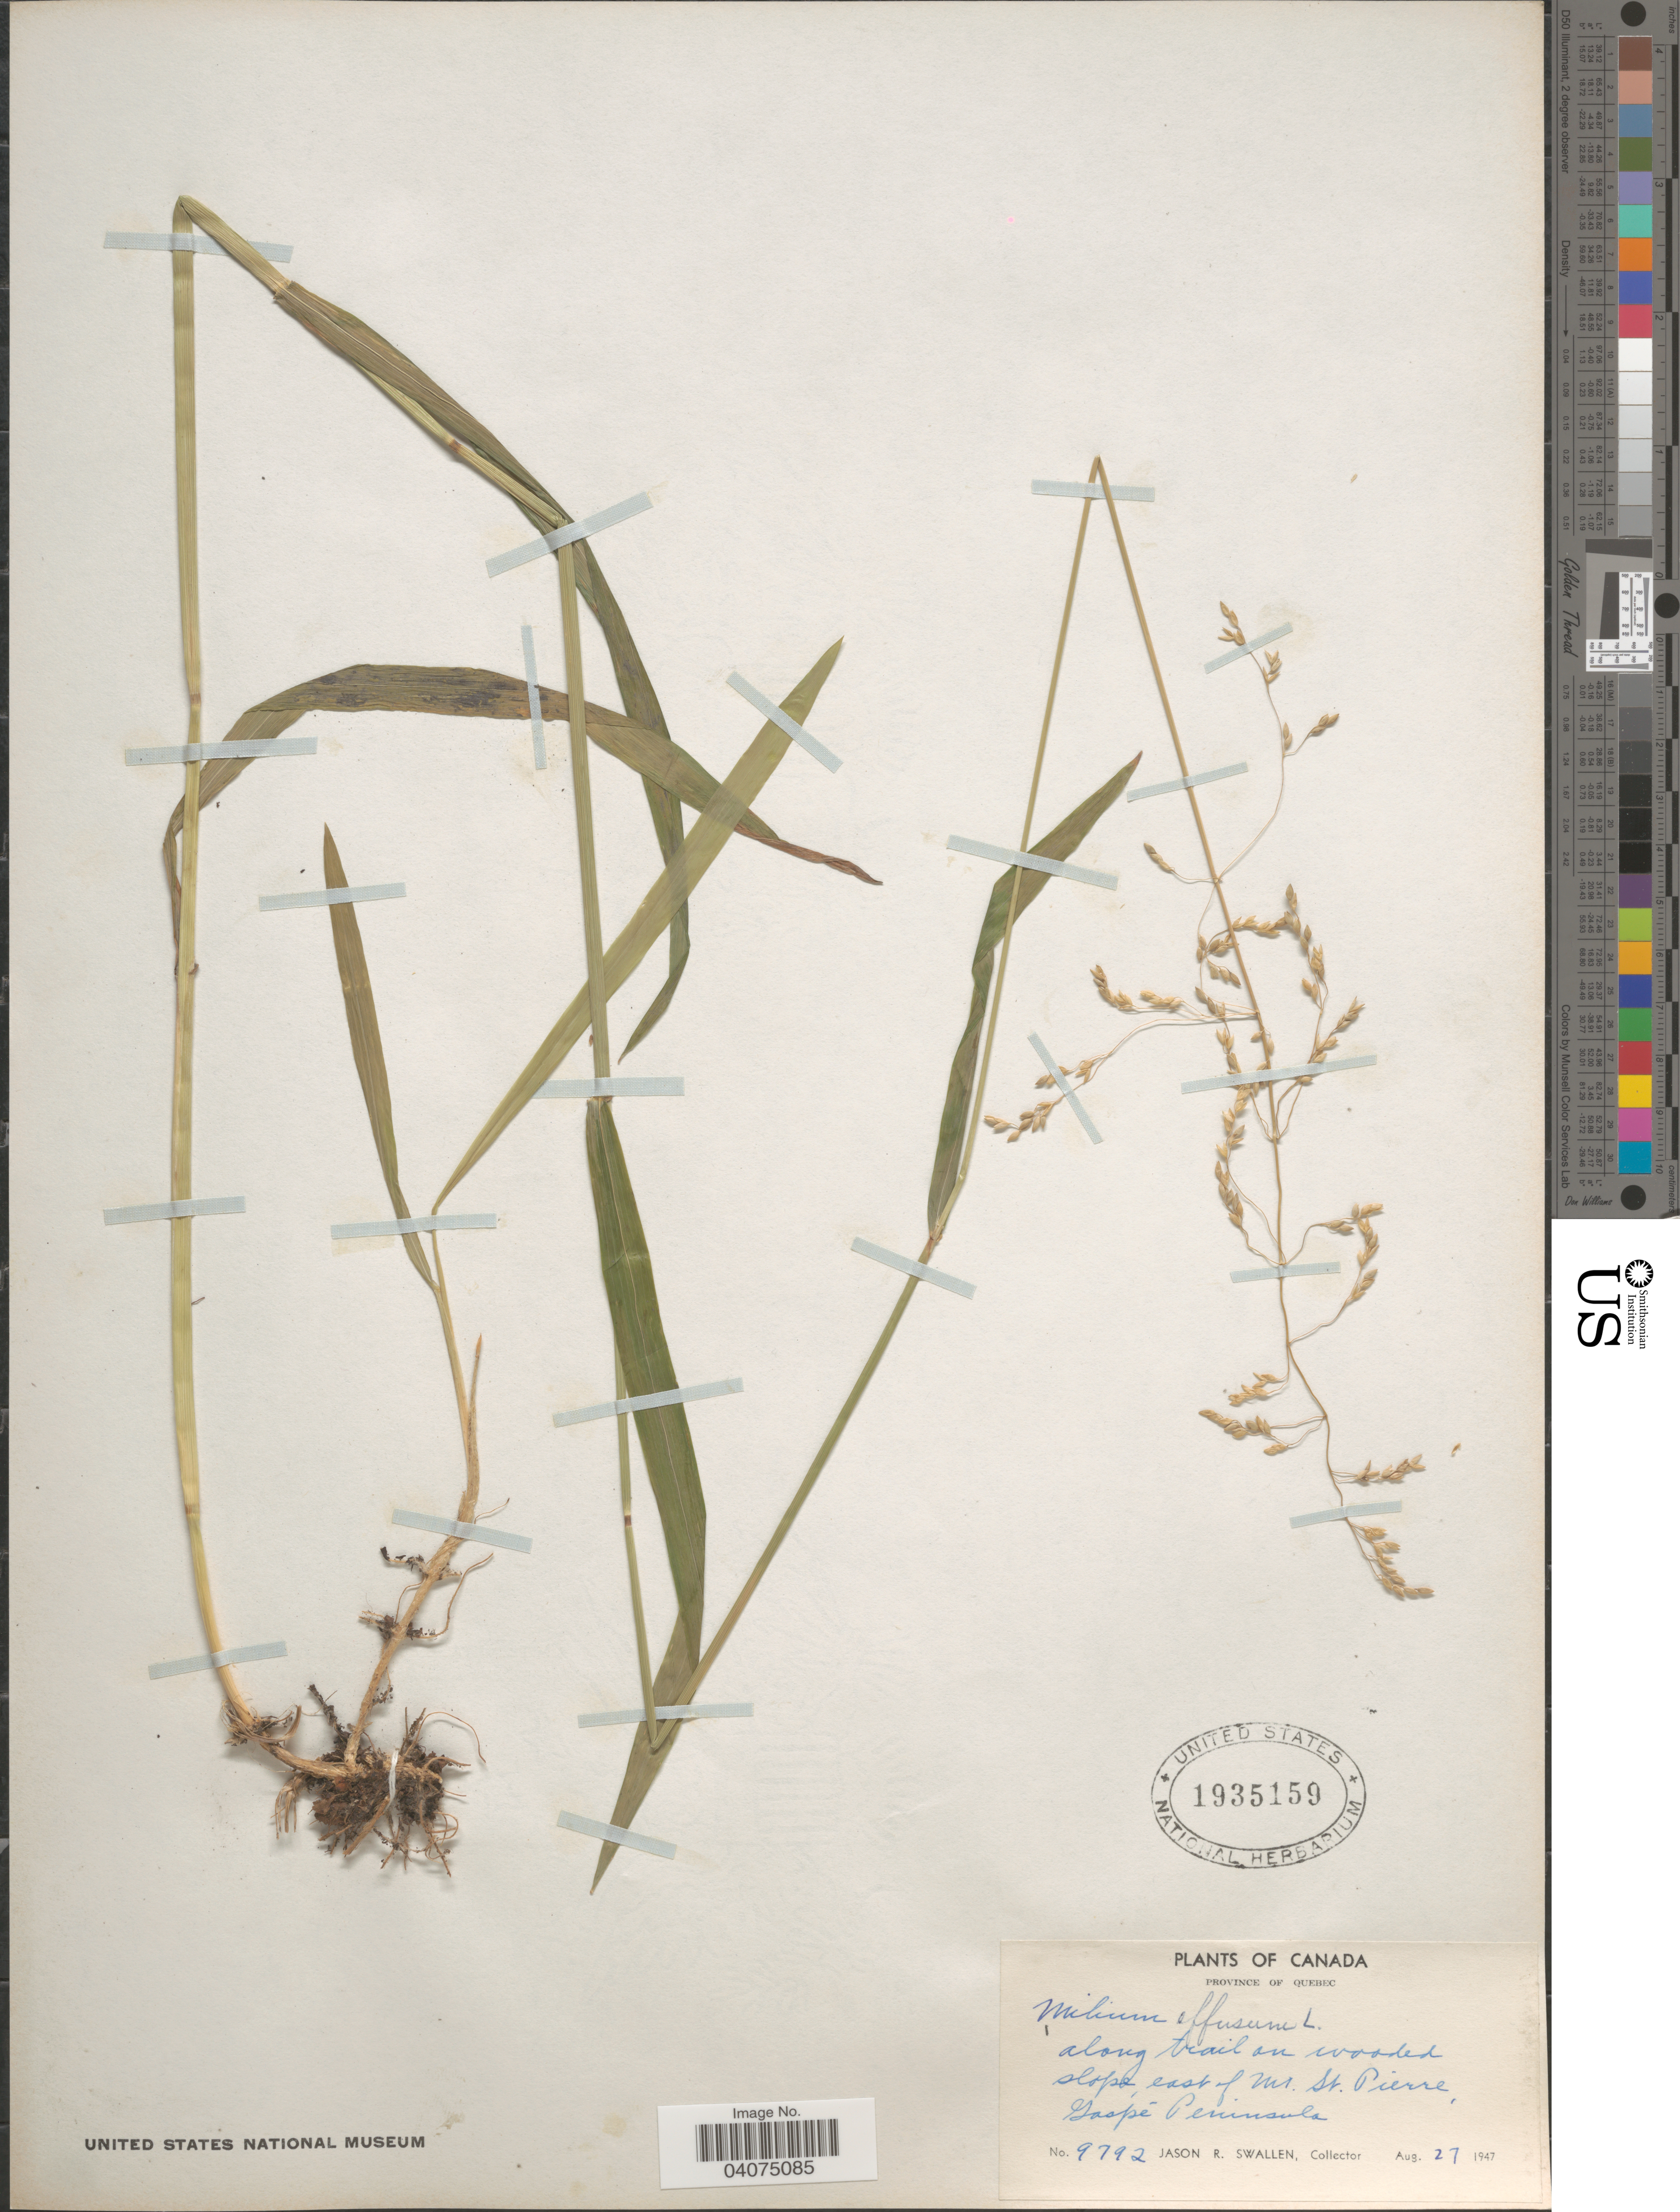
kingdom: Plantae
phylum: Tracheophyta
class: Liliopsida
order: Poales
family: Poaceae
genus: Milium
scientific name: Milium effusum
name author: L.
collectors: J. R. Swallen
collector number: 9792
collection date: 1947-08-27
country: Canada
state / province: Quebec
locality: Along trail on wooded slope east of Mt. St. Pierre, Gaspé Peninsula.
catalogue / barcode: US 1935159